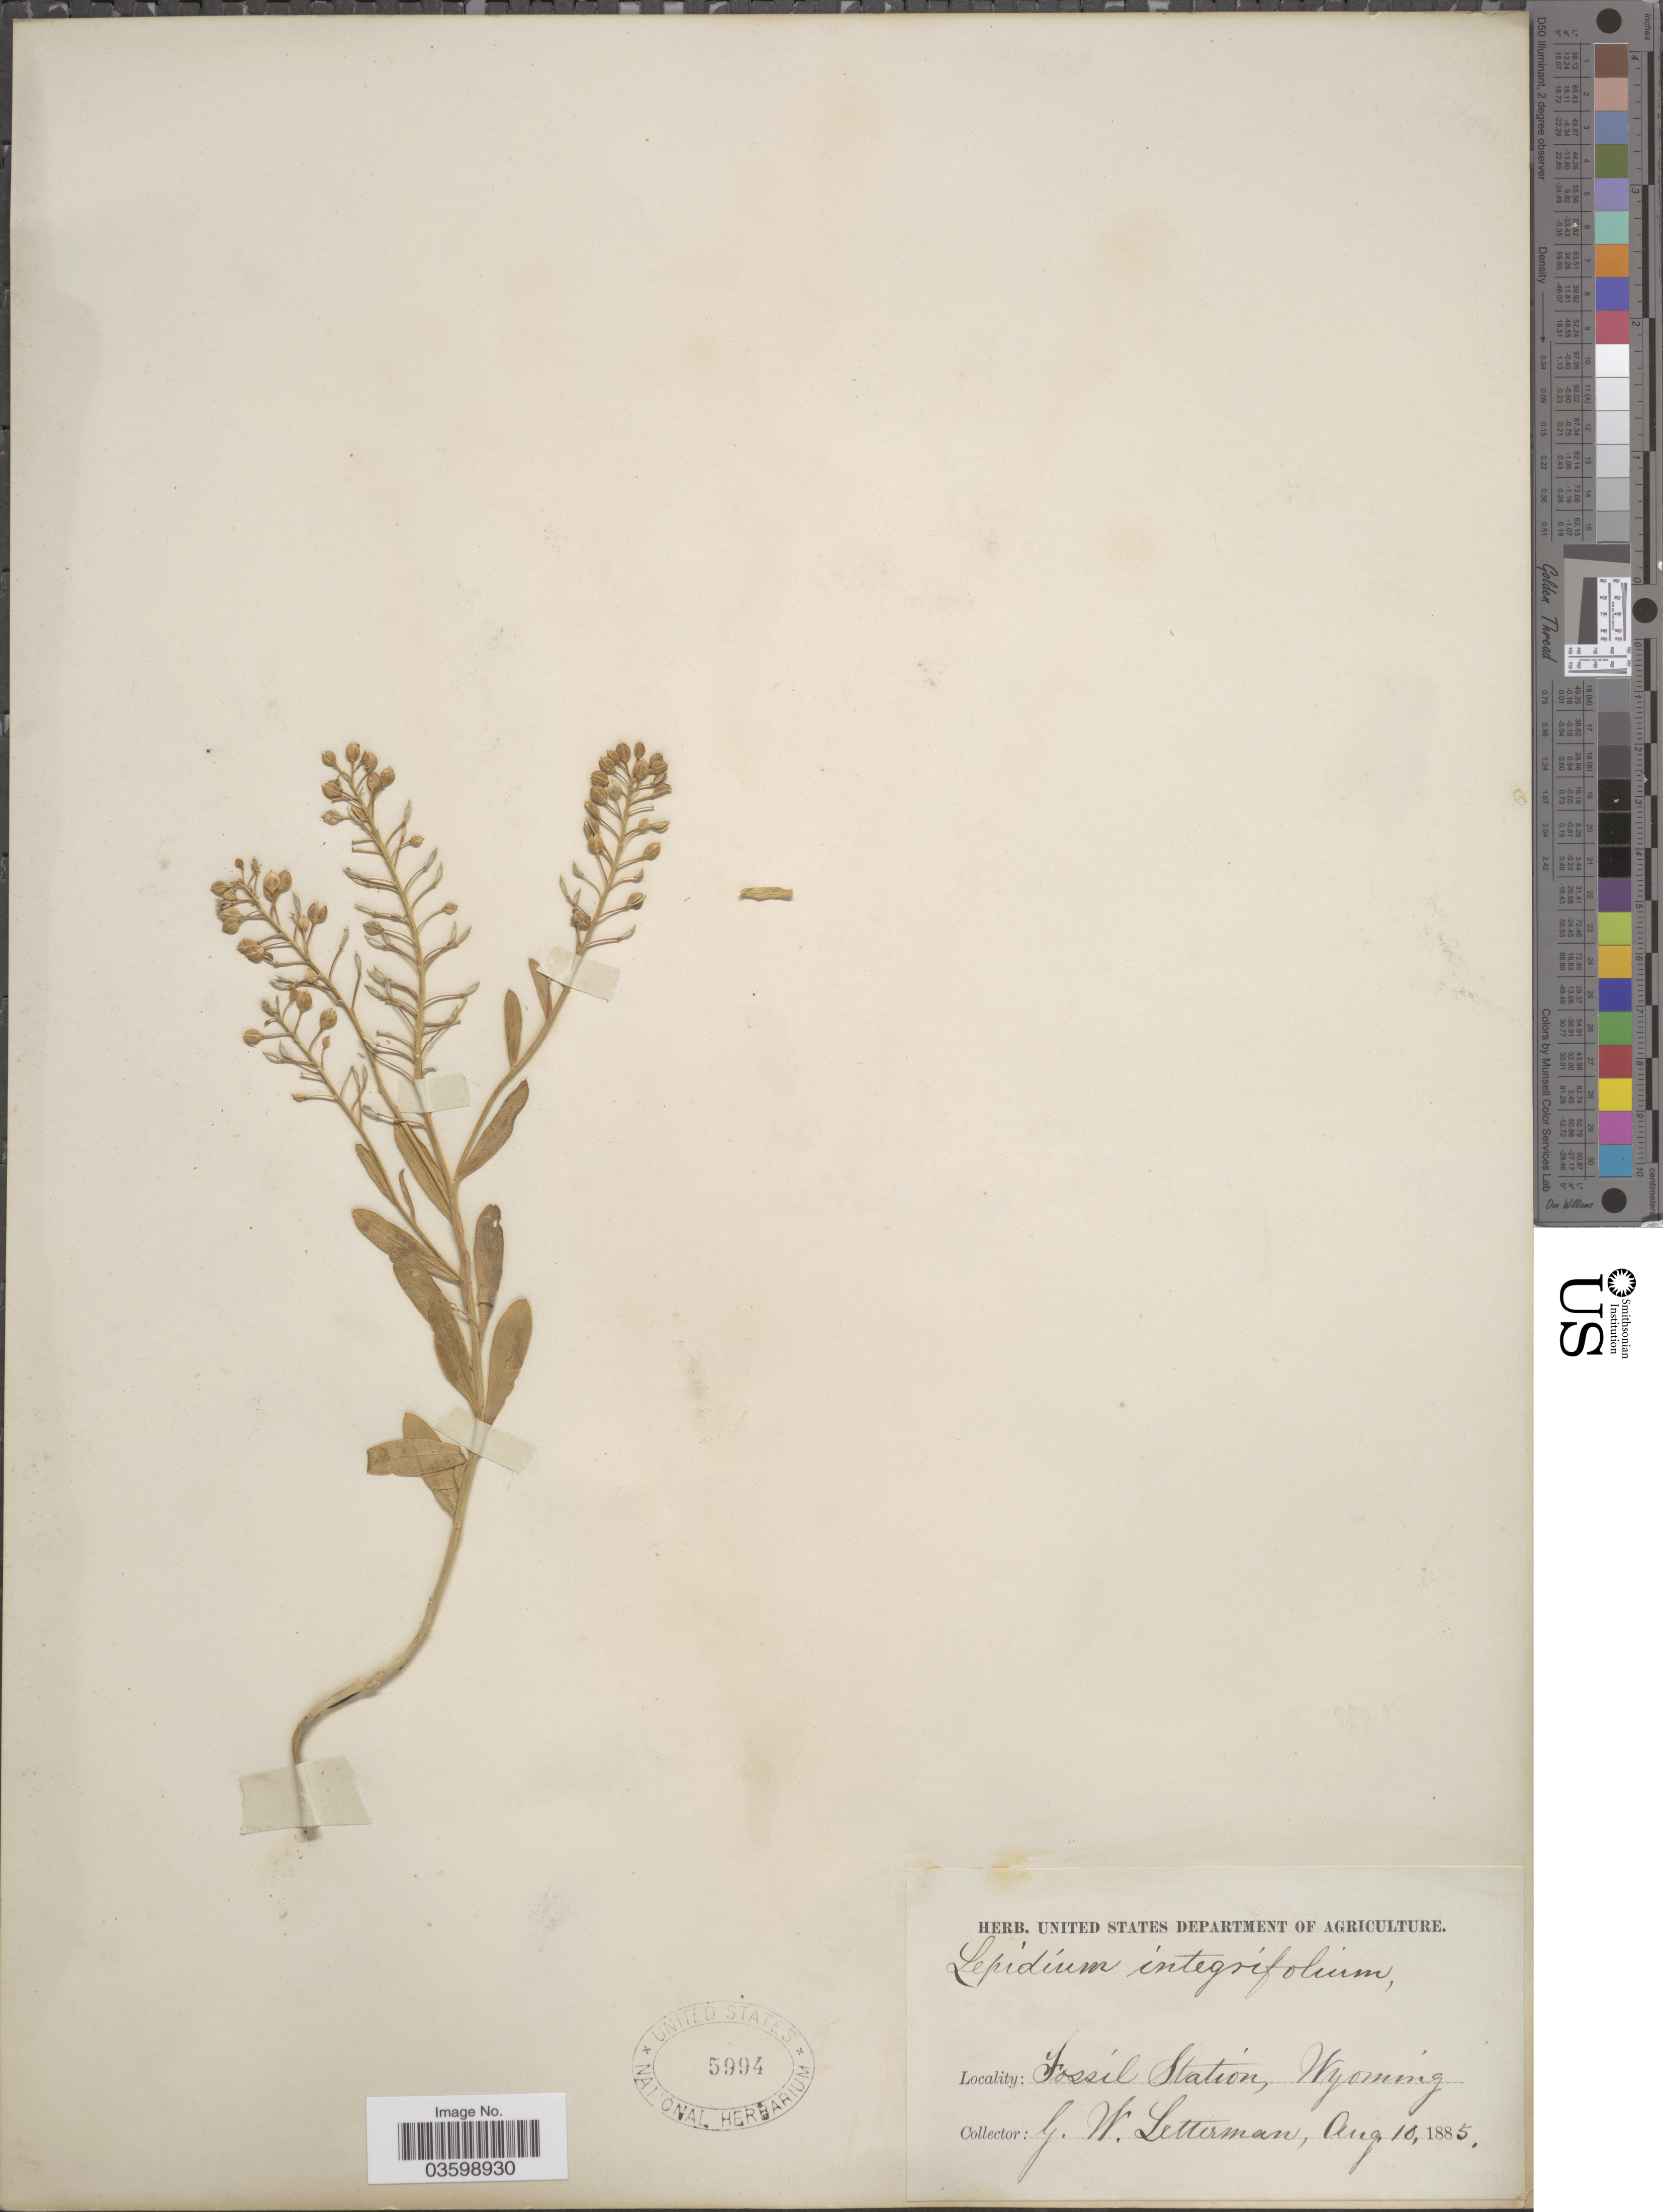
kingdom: Plantae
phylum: Tracheophyta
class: Magnoliopsida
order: Brassicales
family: Brassicaceae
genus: Lepidium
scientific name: Lepidium montanum var. integrifolium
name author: C.L. Hitchc.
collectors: G. W. Letterman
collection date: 1885-08-10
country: United States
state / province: Wyoming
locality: Fossil Station.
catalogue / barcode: US 5994